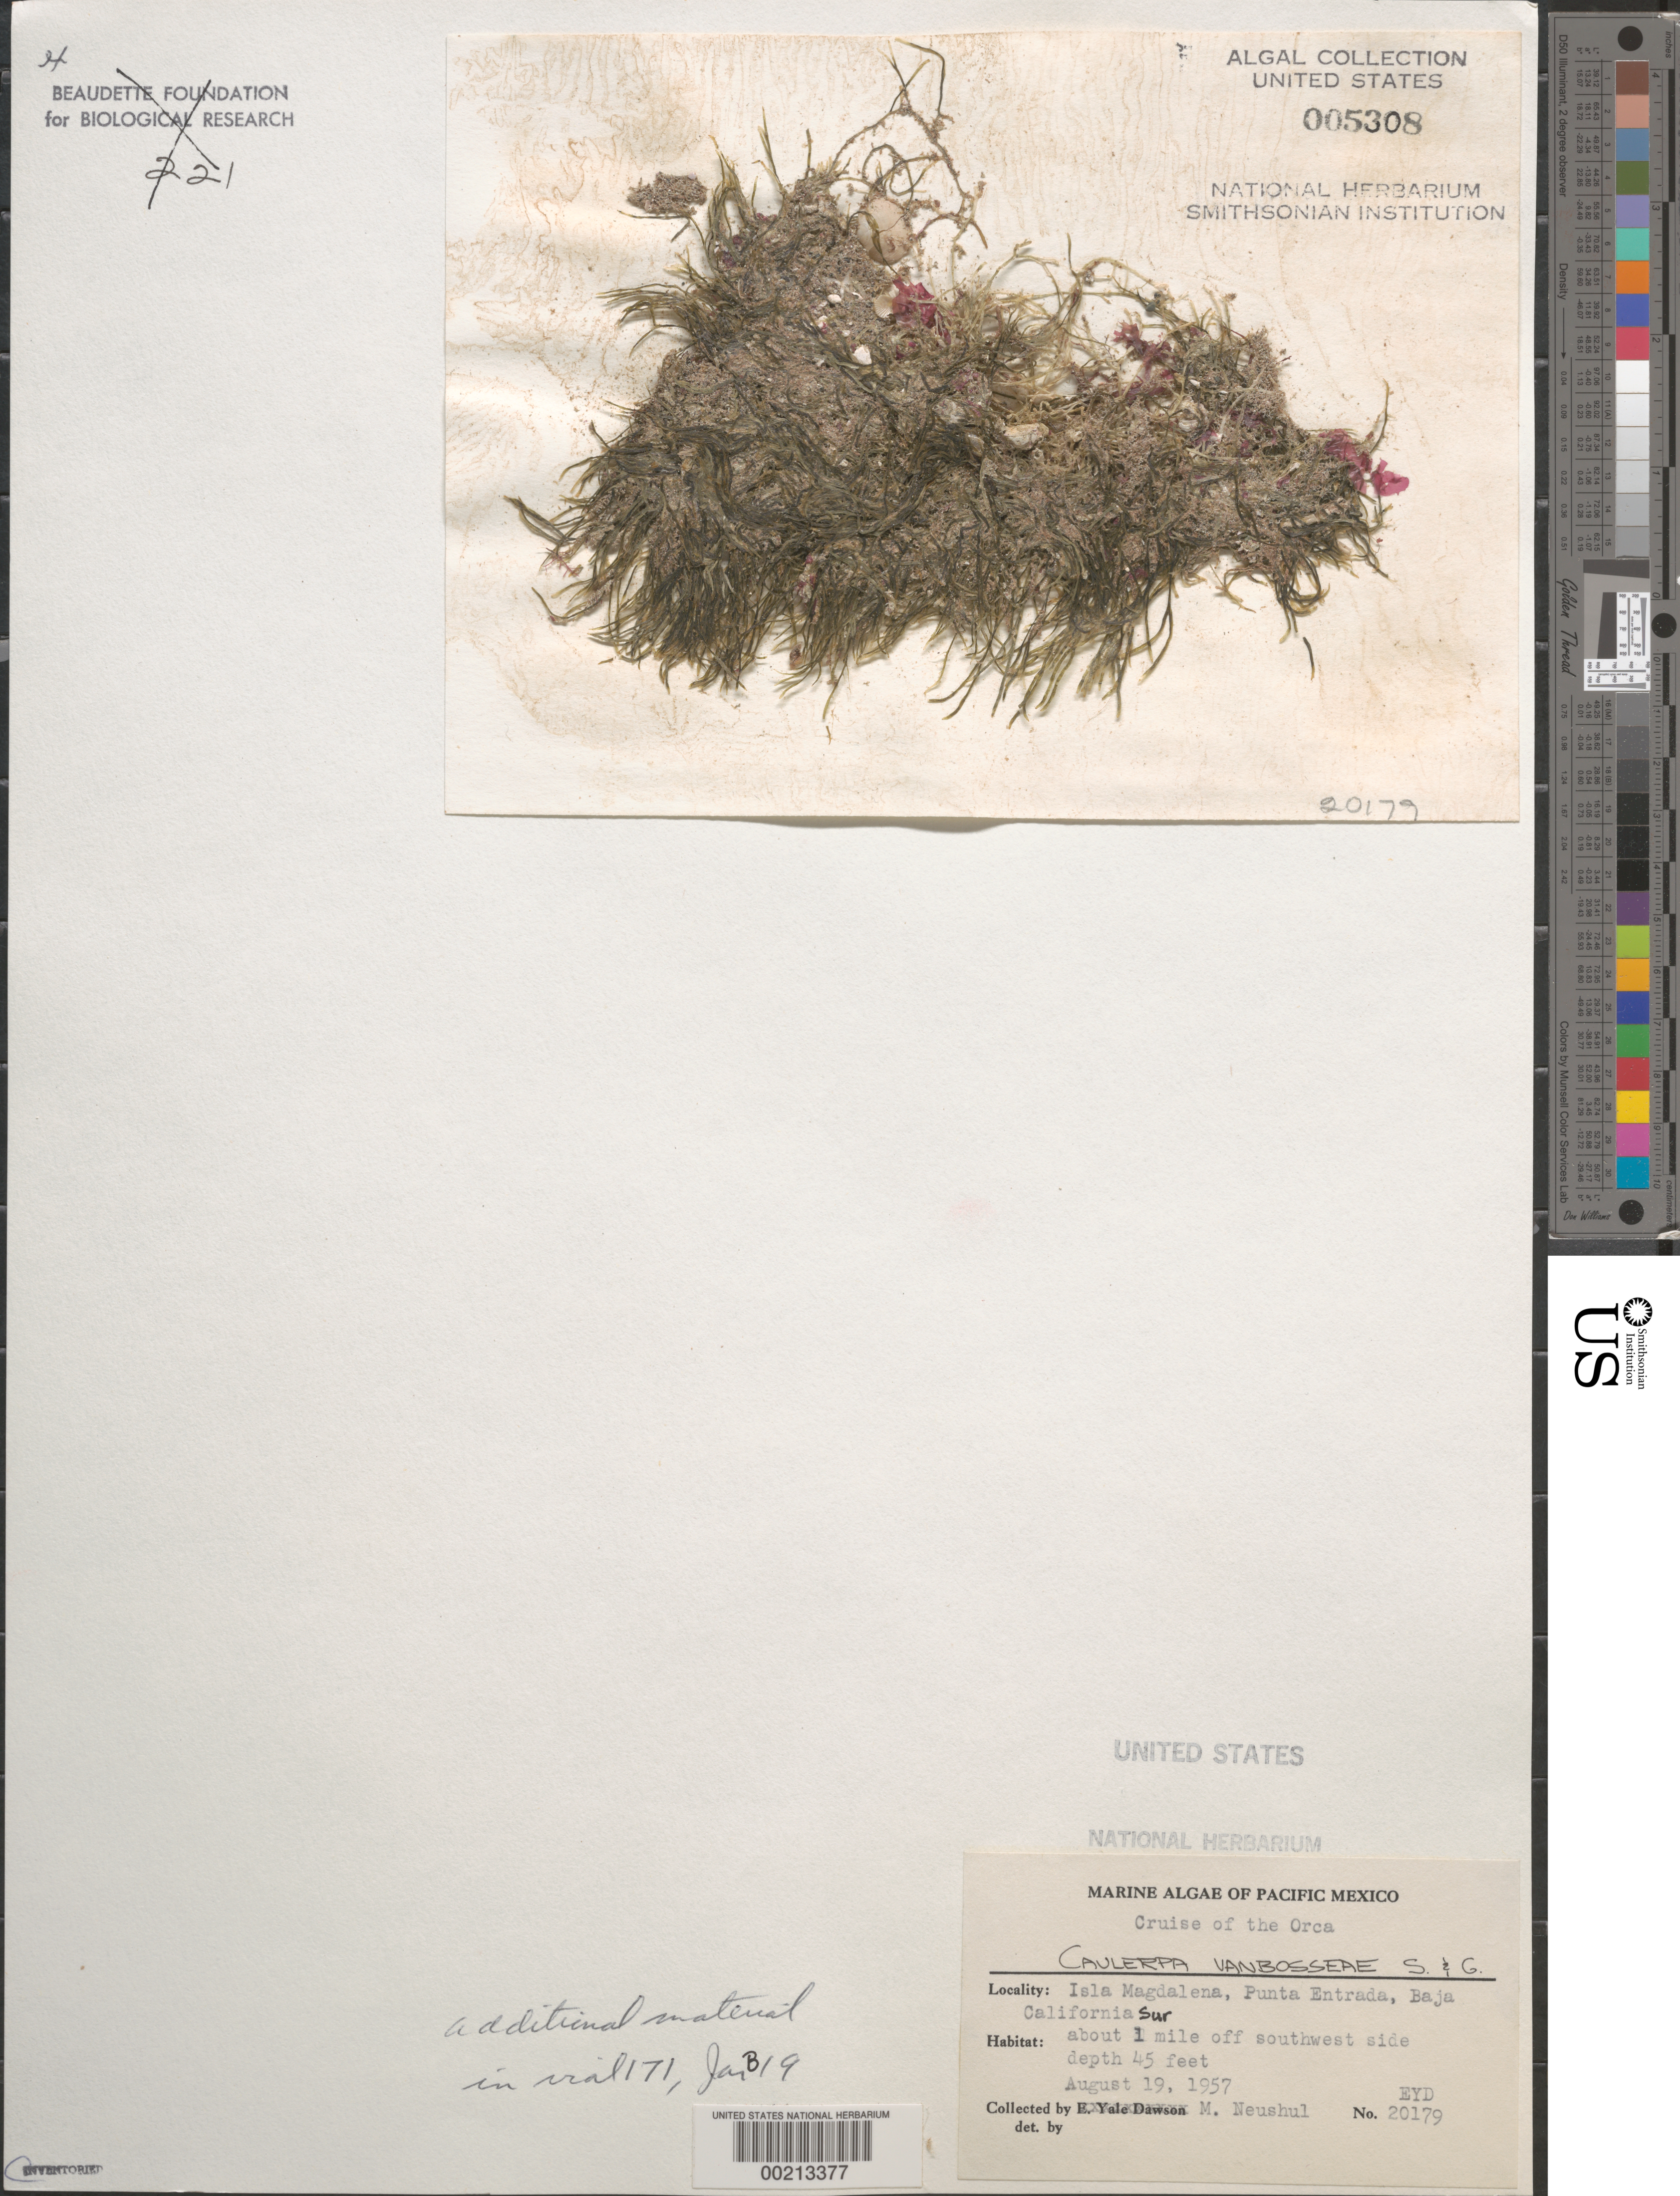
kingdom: Plantae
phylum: Chlorophyta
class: Ulvophyceae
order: Cladophorales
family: Cladophoraceae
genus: Cladophora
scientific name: Cladophora glomerata var. crassior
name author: (C. Agardh) C. Hoek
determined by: Algae name updating Project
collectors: M. Neushul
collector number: EYD 20179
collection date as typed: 19 Aug 1957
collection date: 1957-08-19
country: Mexico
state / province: Baja California Sur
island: Isla Magdalena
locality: Punta Entrada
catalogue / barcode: US 5308